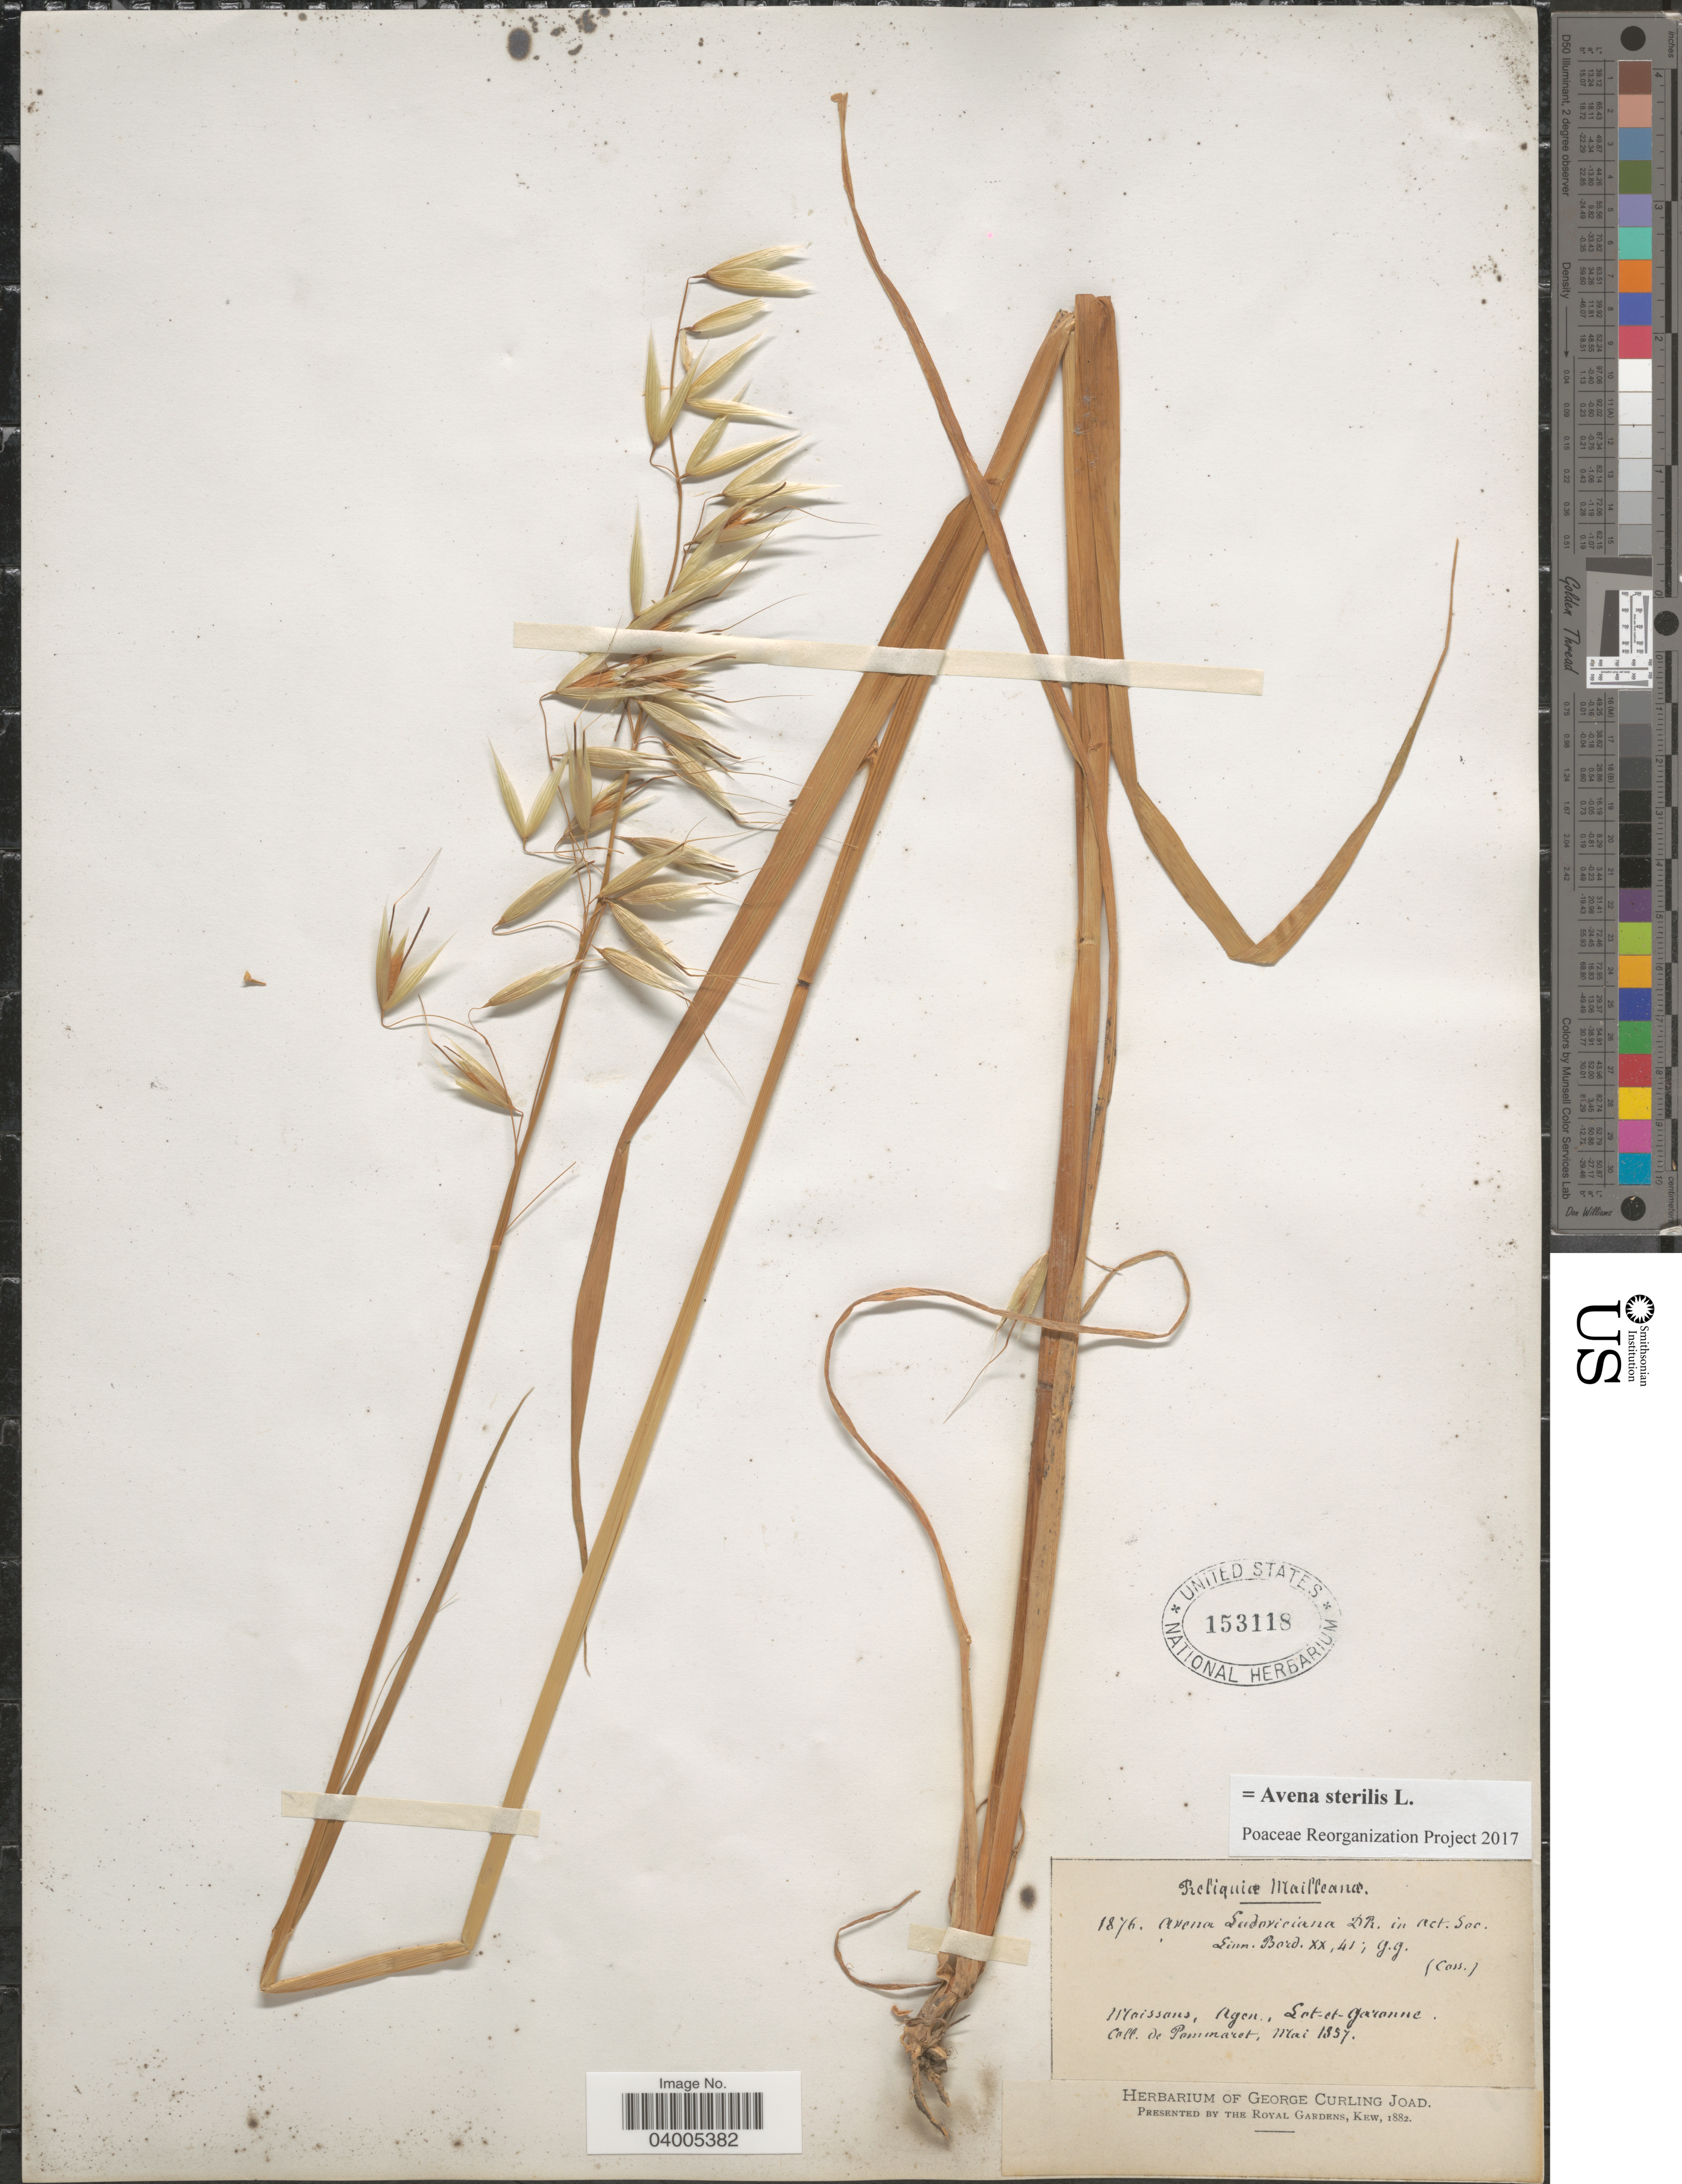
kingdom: Plantae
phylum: Tracheophyta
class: Liliopsida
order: Poales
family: Poaceae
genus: Avena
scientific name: Avena sterilis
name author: L.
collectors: -. Pommaret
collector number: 1876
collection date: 1857-05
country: France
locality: Maissons, Agen., Lot-et-Garonne.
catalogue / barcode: US 153118